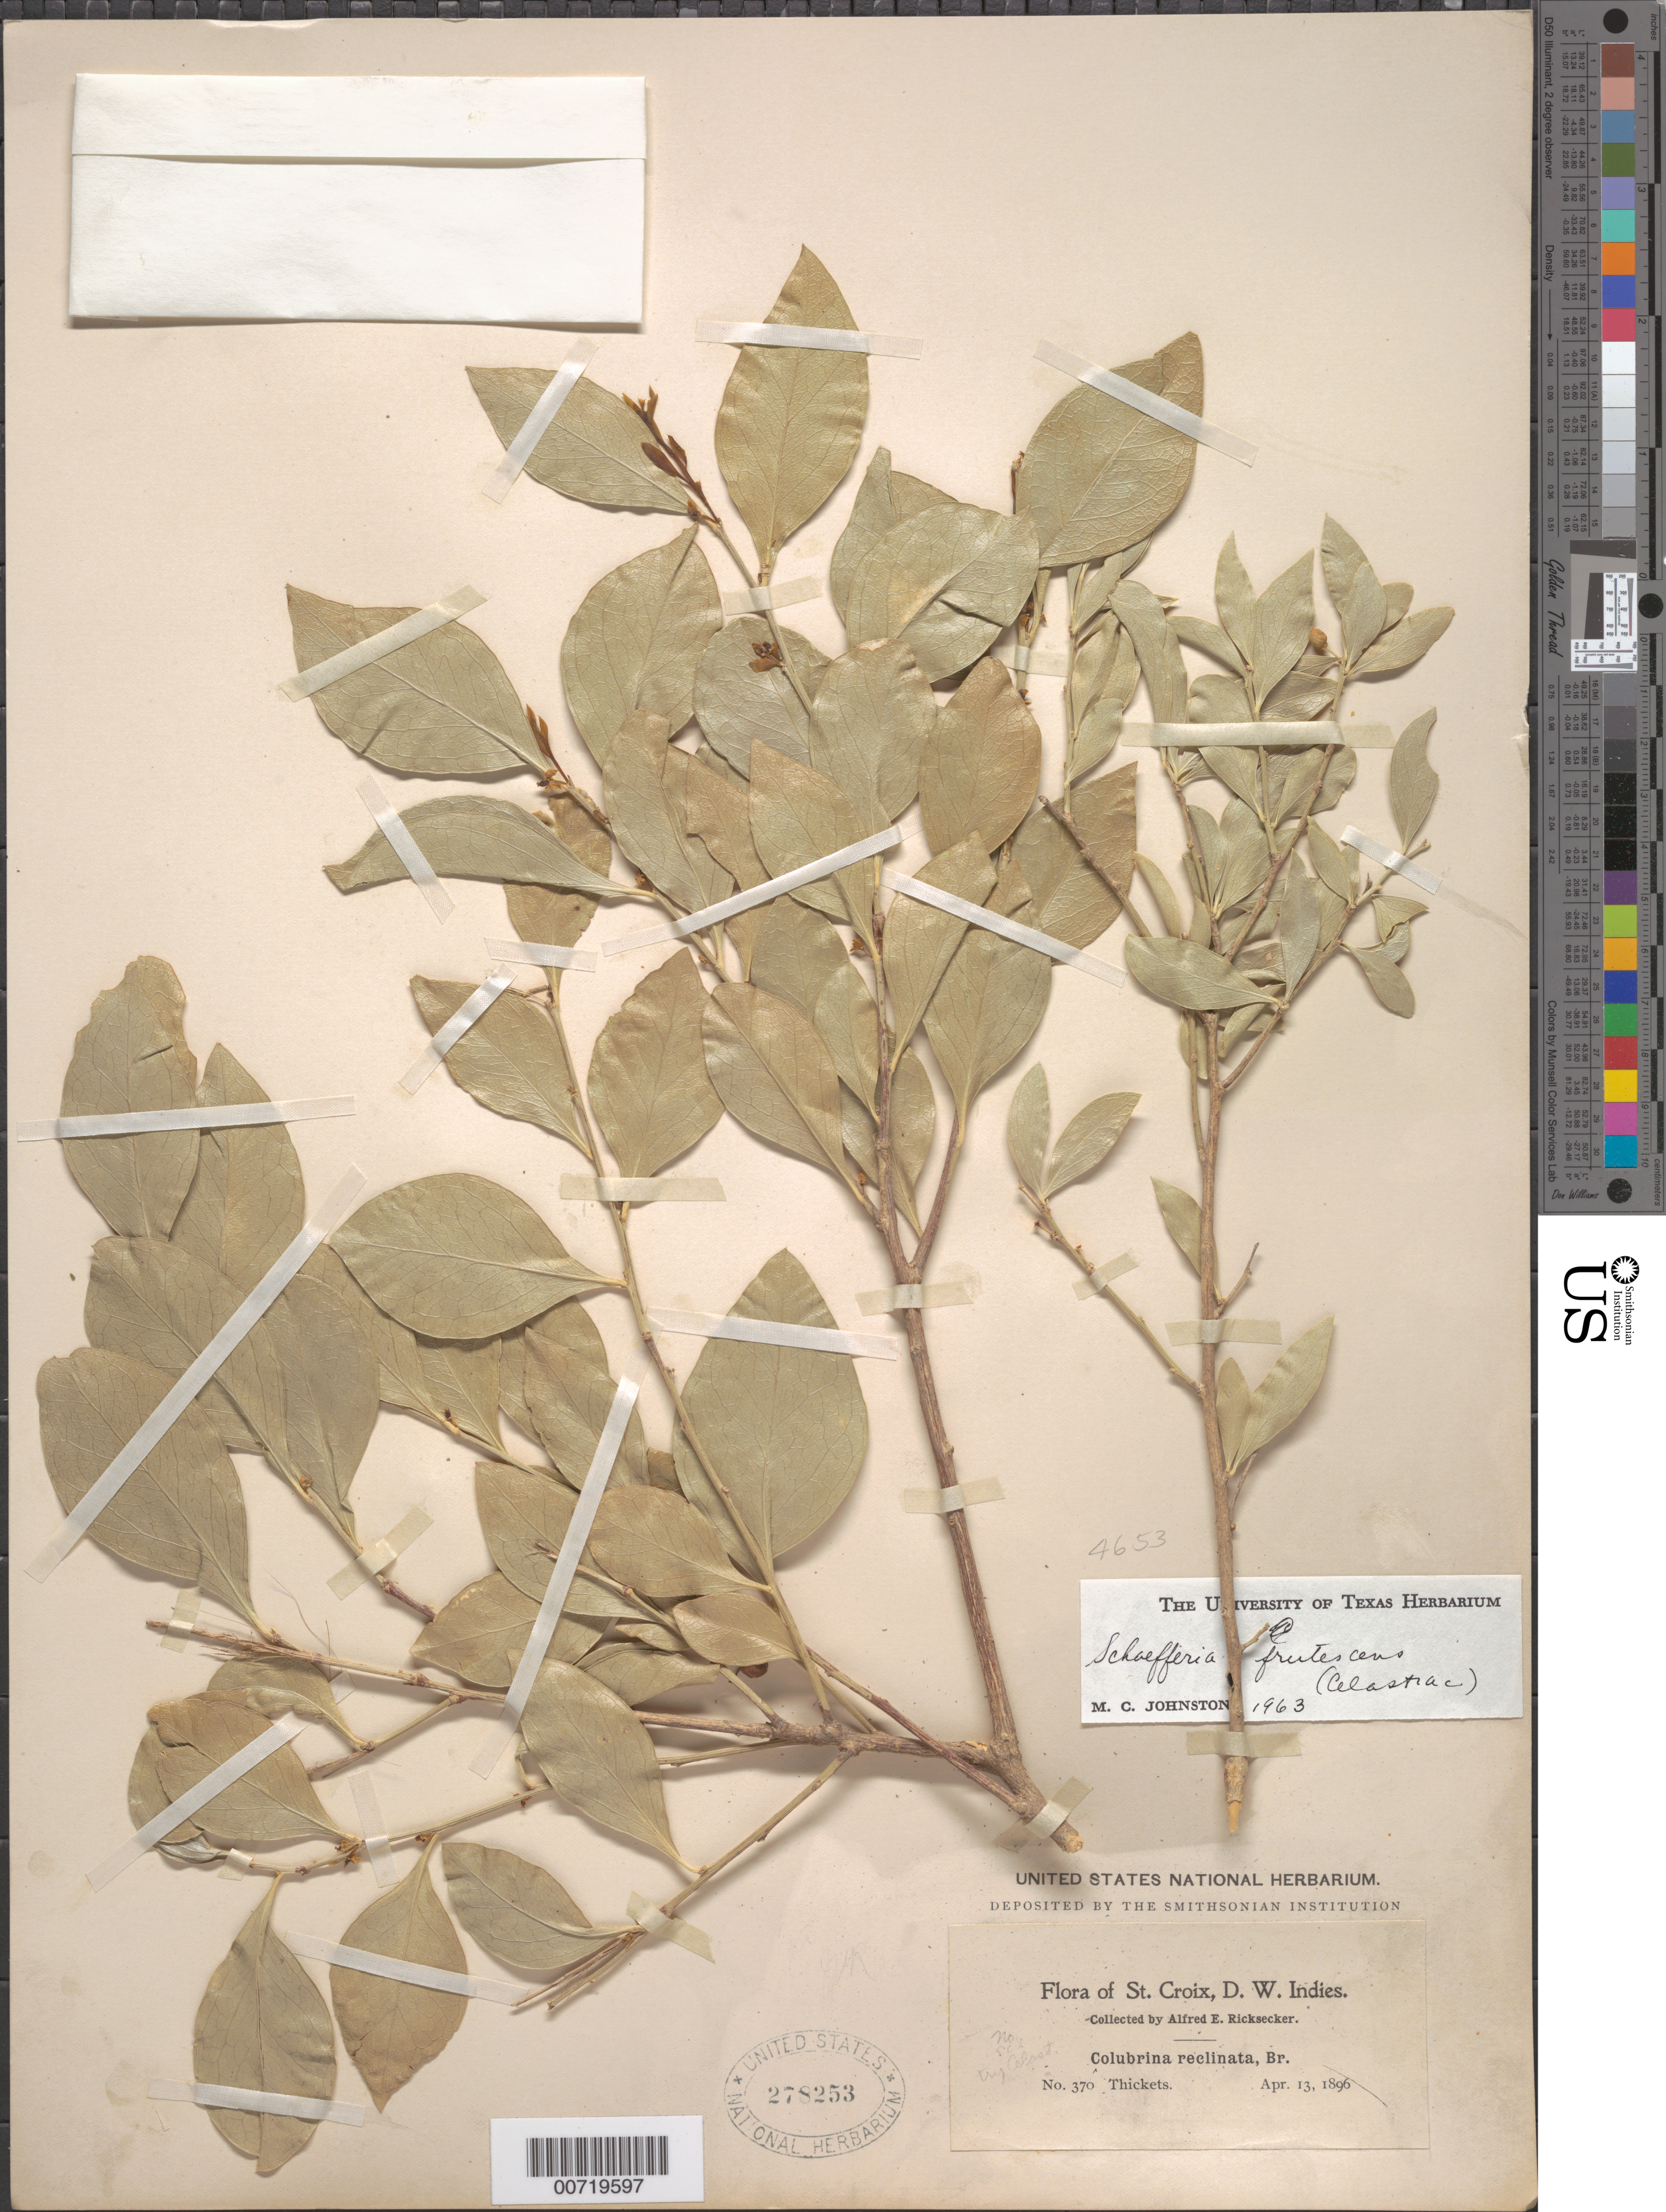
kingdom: Plantae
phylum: Tracheophyta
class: Magnoliopsida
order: Celastrales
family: Celastraceae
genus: Schaefferia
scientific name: Schaefferia frutescens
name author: Jacq.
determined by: Johnston, J. R.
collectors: A. E. Ricksecker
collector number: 370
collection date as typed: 13 Apr 1896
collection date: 1896-04-13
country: U.S. Virgin Islands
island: St. Croix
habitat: Thickets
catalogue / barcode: US 278253